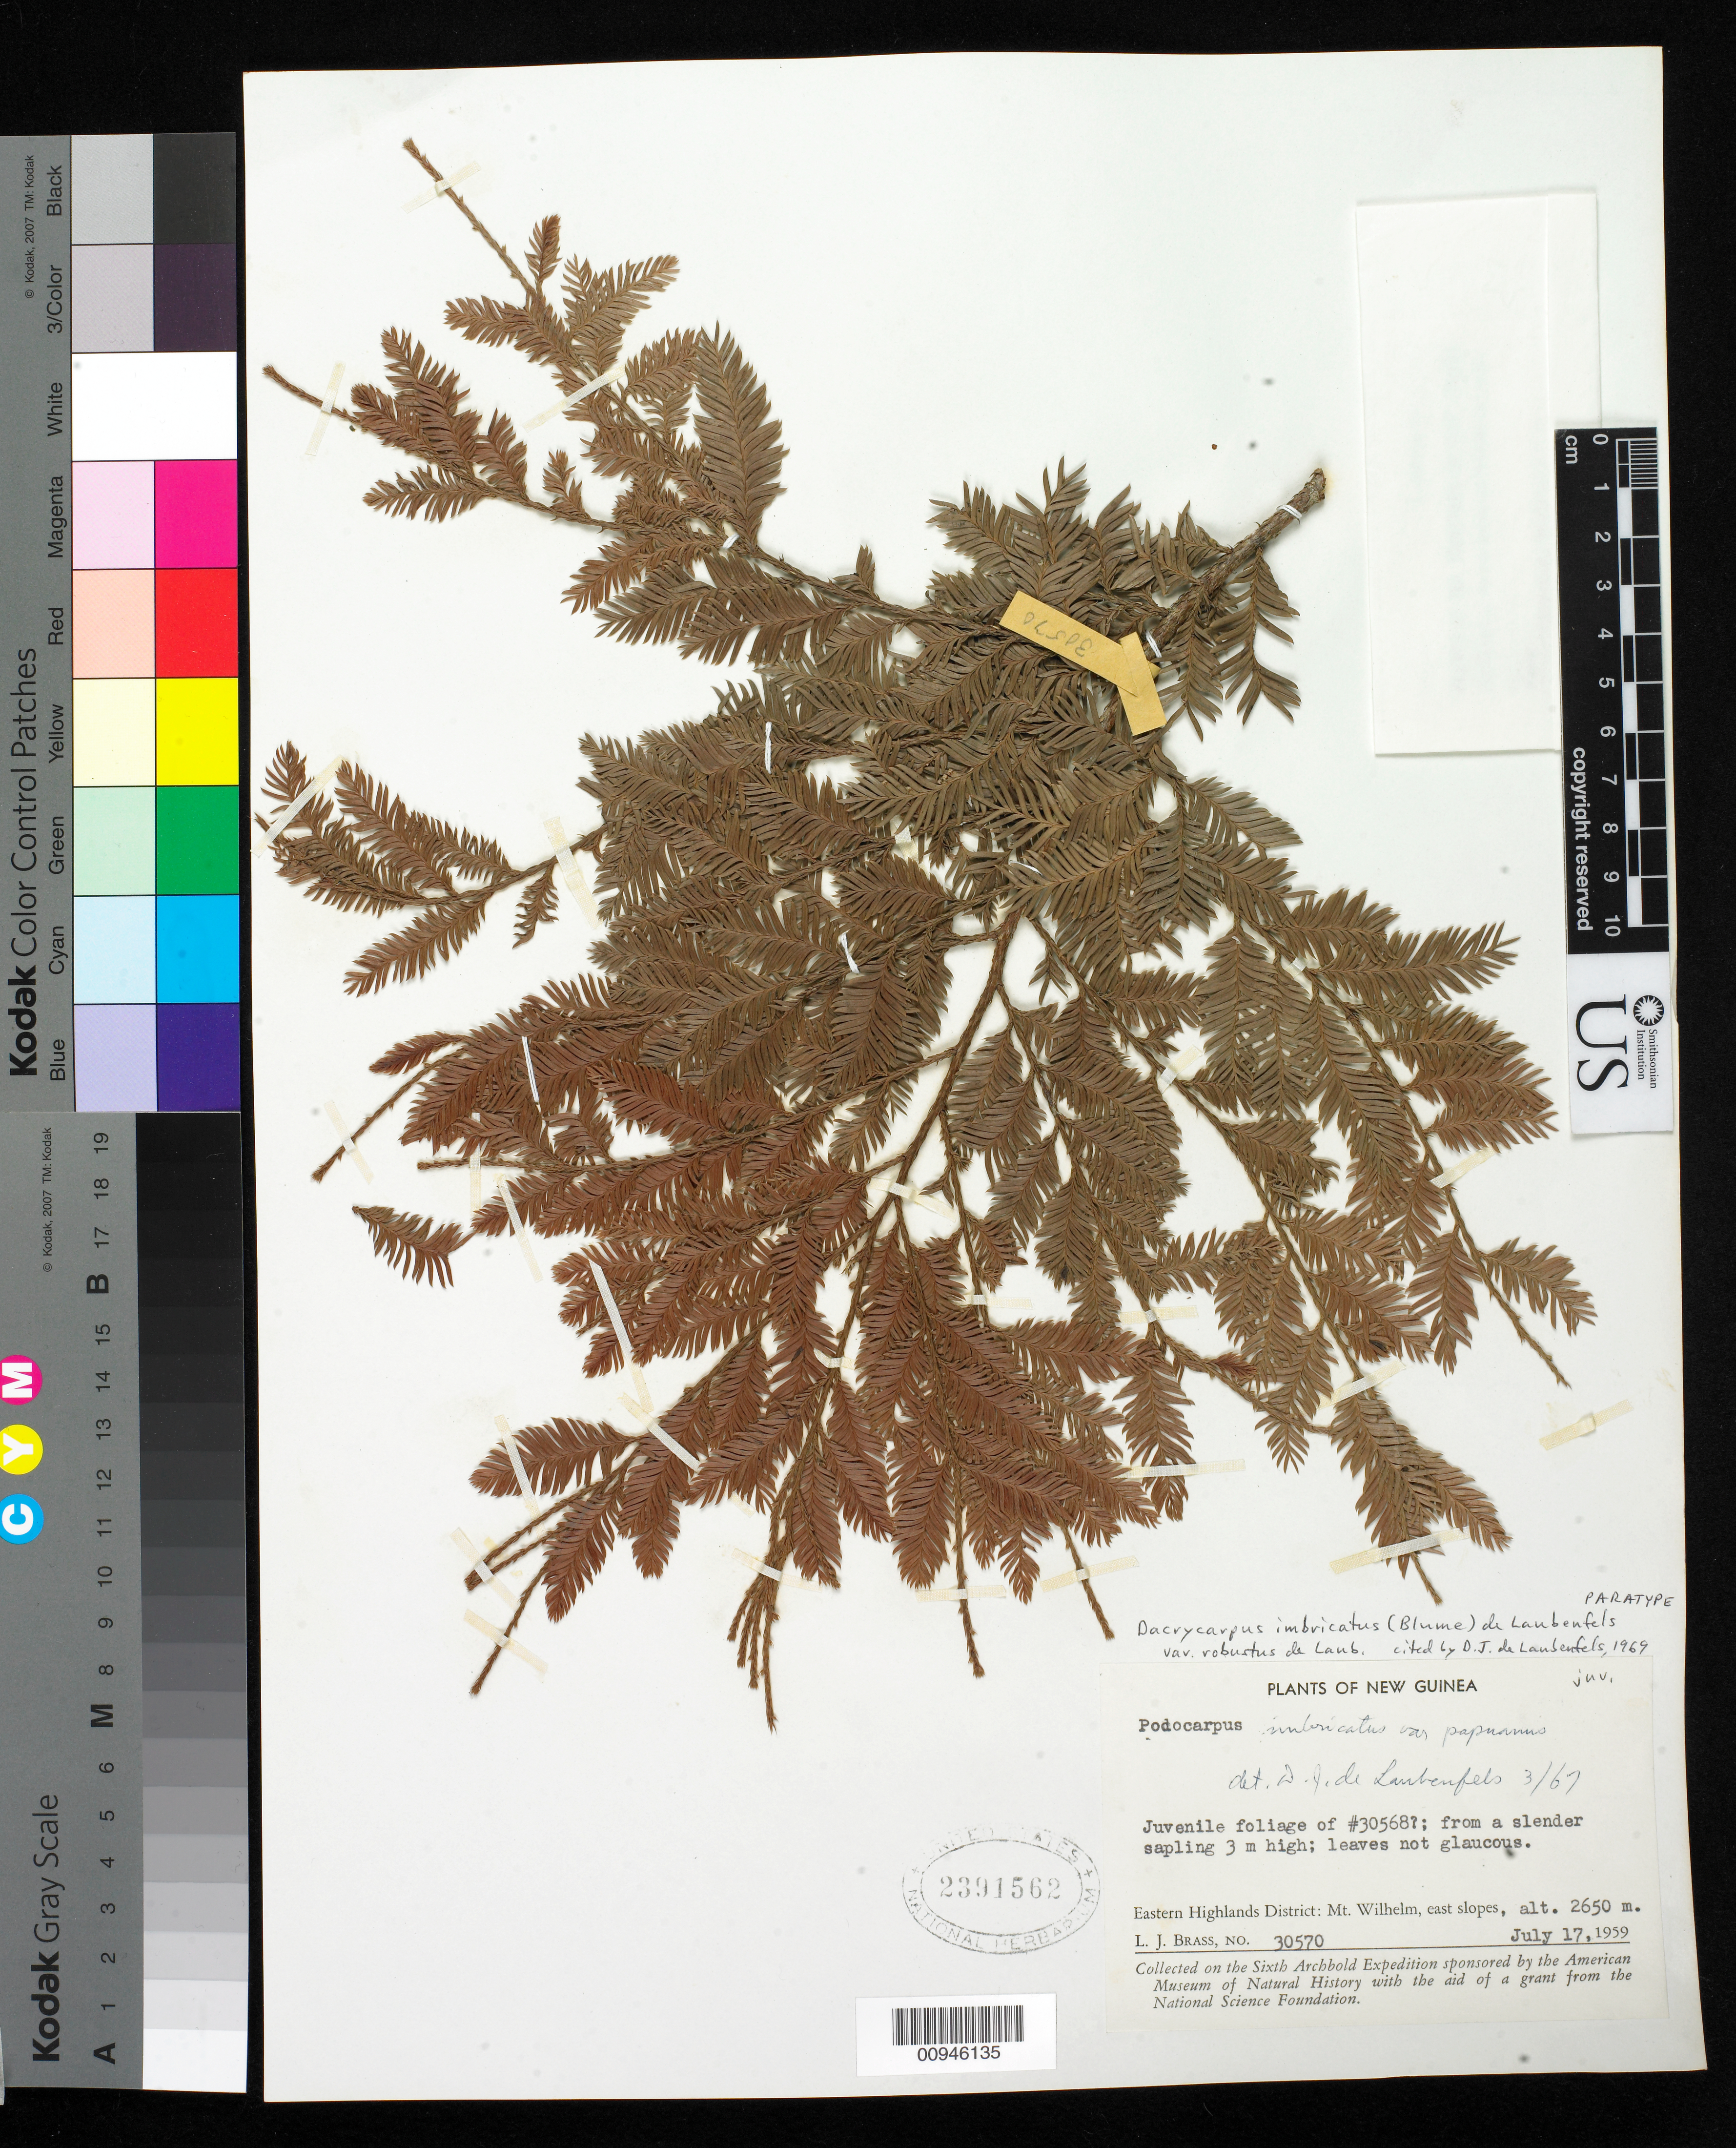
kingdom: Plantae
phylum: Tracheophyta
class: Pinopsida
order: Pinales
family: Podocarpaceae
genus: Dacrycarpus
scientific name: Dacrycarpus imbricatus var. robustus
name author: de Laub.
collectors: L. J. Brass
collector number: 30570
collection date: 1959-07-17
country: Papua New Guinea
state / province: Eastern Highlands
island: New Guinea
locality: East slopes of Mt. Wilhelm.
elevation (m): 2650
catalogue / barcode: US 2391562